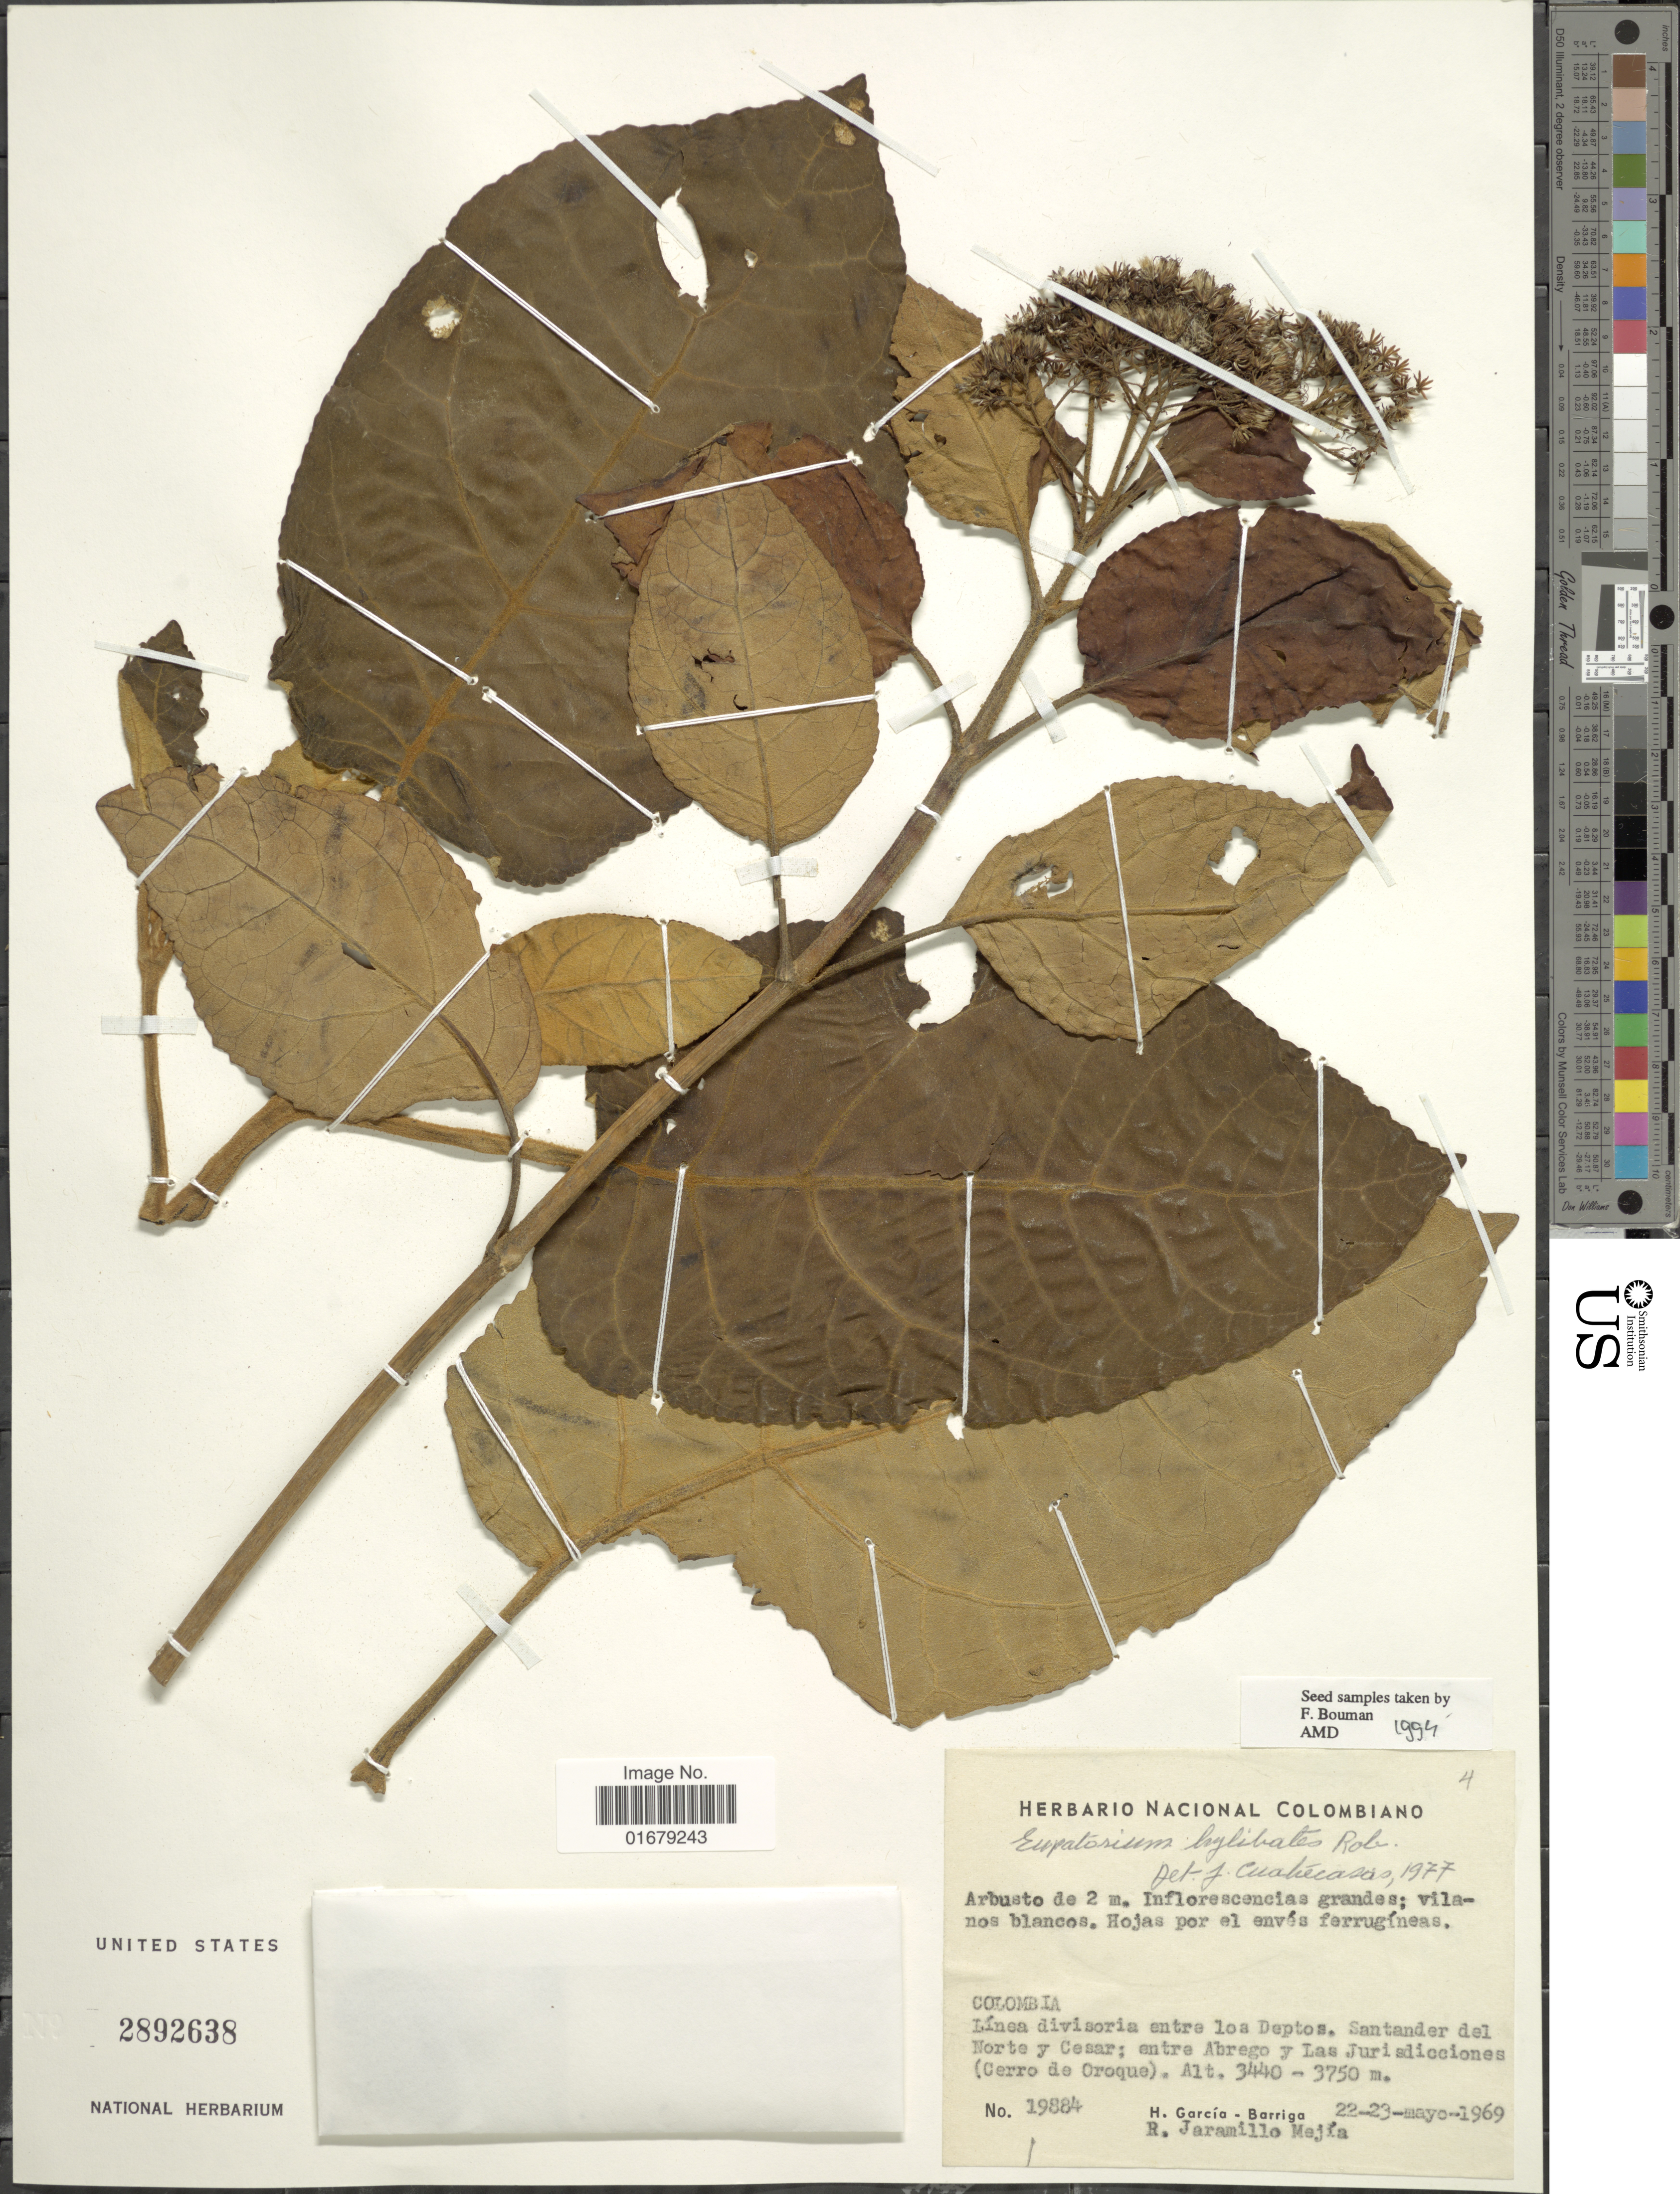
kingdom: Plantae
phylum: Tracheophyta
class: Magnoliopsida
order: Asterales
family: Asteraceae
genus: Jaramilloa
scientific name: Jaramilloa hylibates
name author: (B.L. Rob.) R.M. King & H. Rob.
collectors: H. García Barriga & R. Jaramillo M.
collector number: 19884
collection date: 1969-05-22/1996-05-23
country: Colombia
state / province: Norte de Santander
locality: Linea Divisoria entre loa Deptos, Santander del Norte y Cesar; entre Abergo y Las Jurislicciones ( Cerro de Croque )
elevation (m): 3440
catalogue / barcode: US 28926238